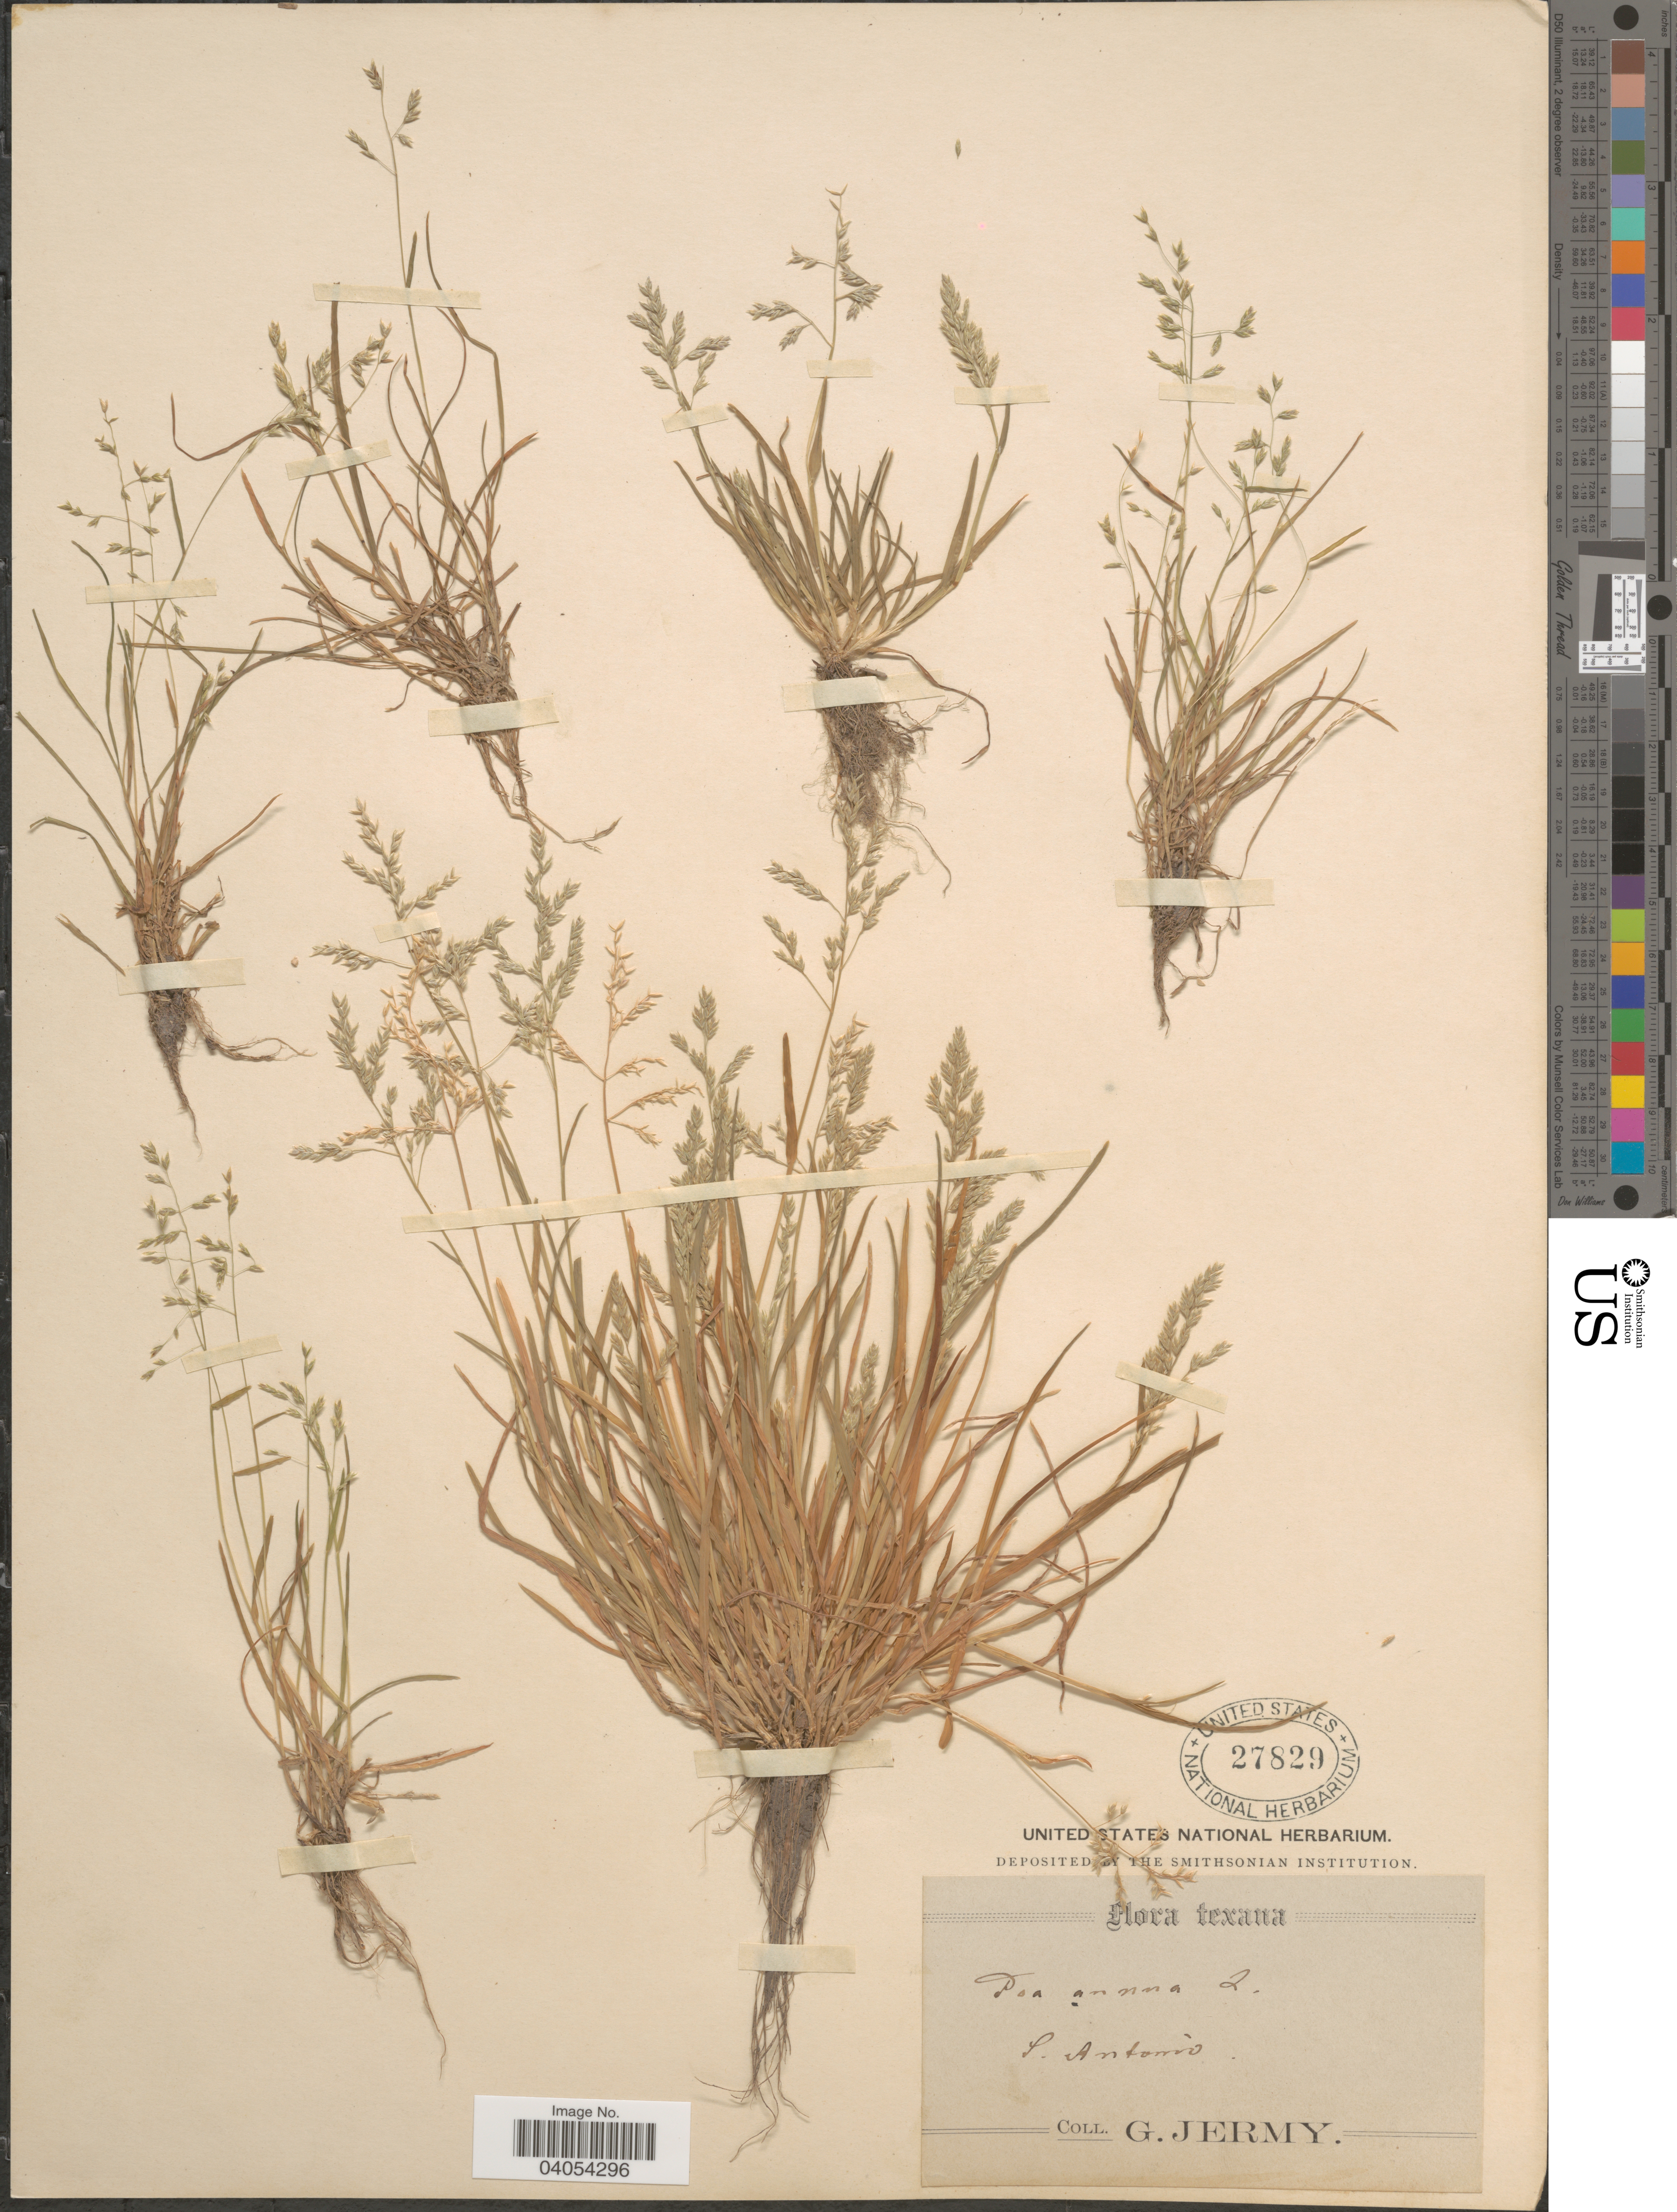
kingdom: Plantae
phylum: Tracheophyta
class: Liliopsida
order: Poales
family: Poaceae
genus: Poa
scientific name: Poa annua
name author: L.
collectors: G. Jermy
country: United States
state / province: Texas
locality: S. Antonio.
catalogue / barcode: US 27829